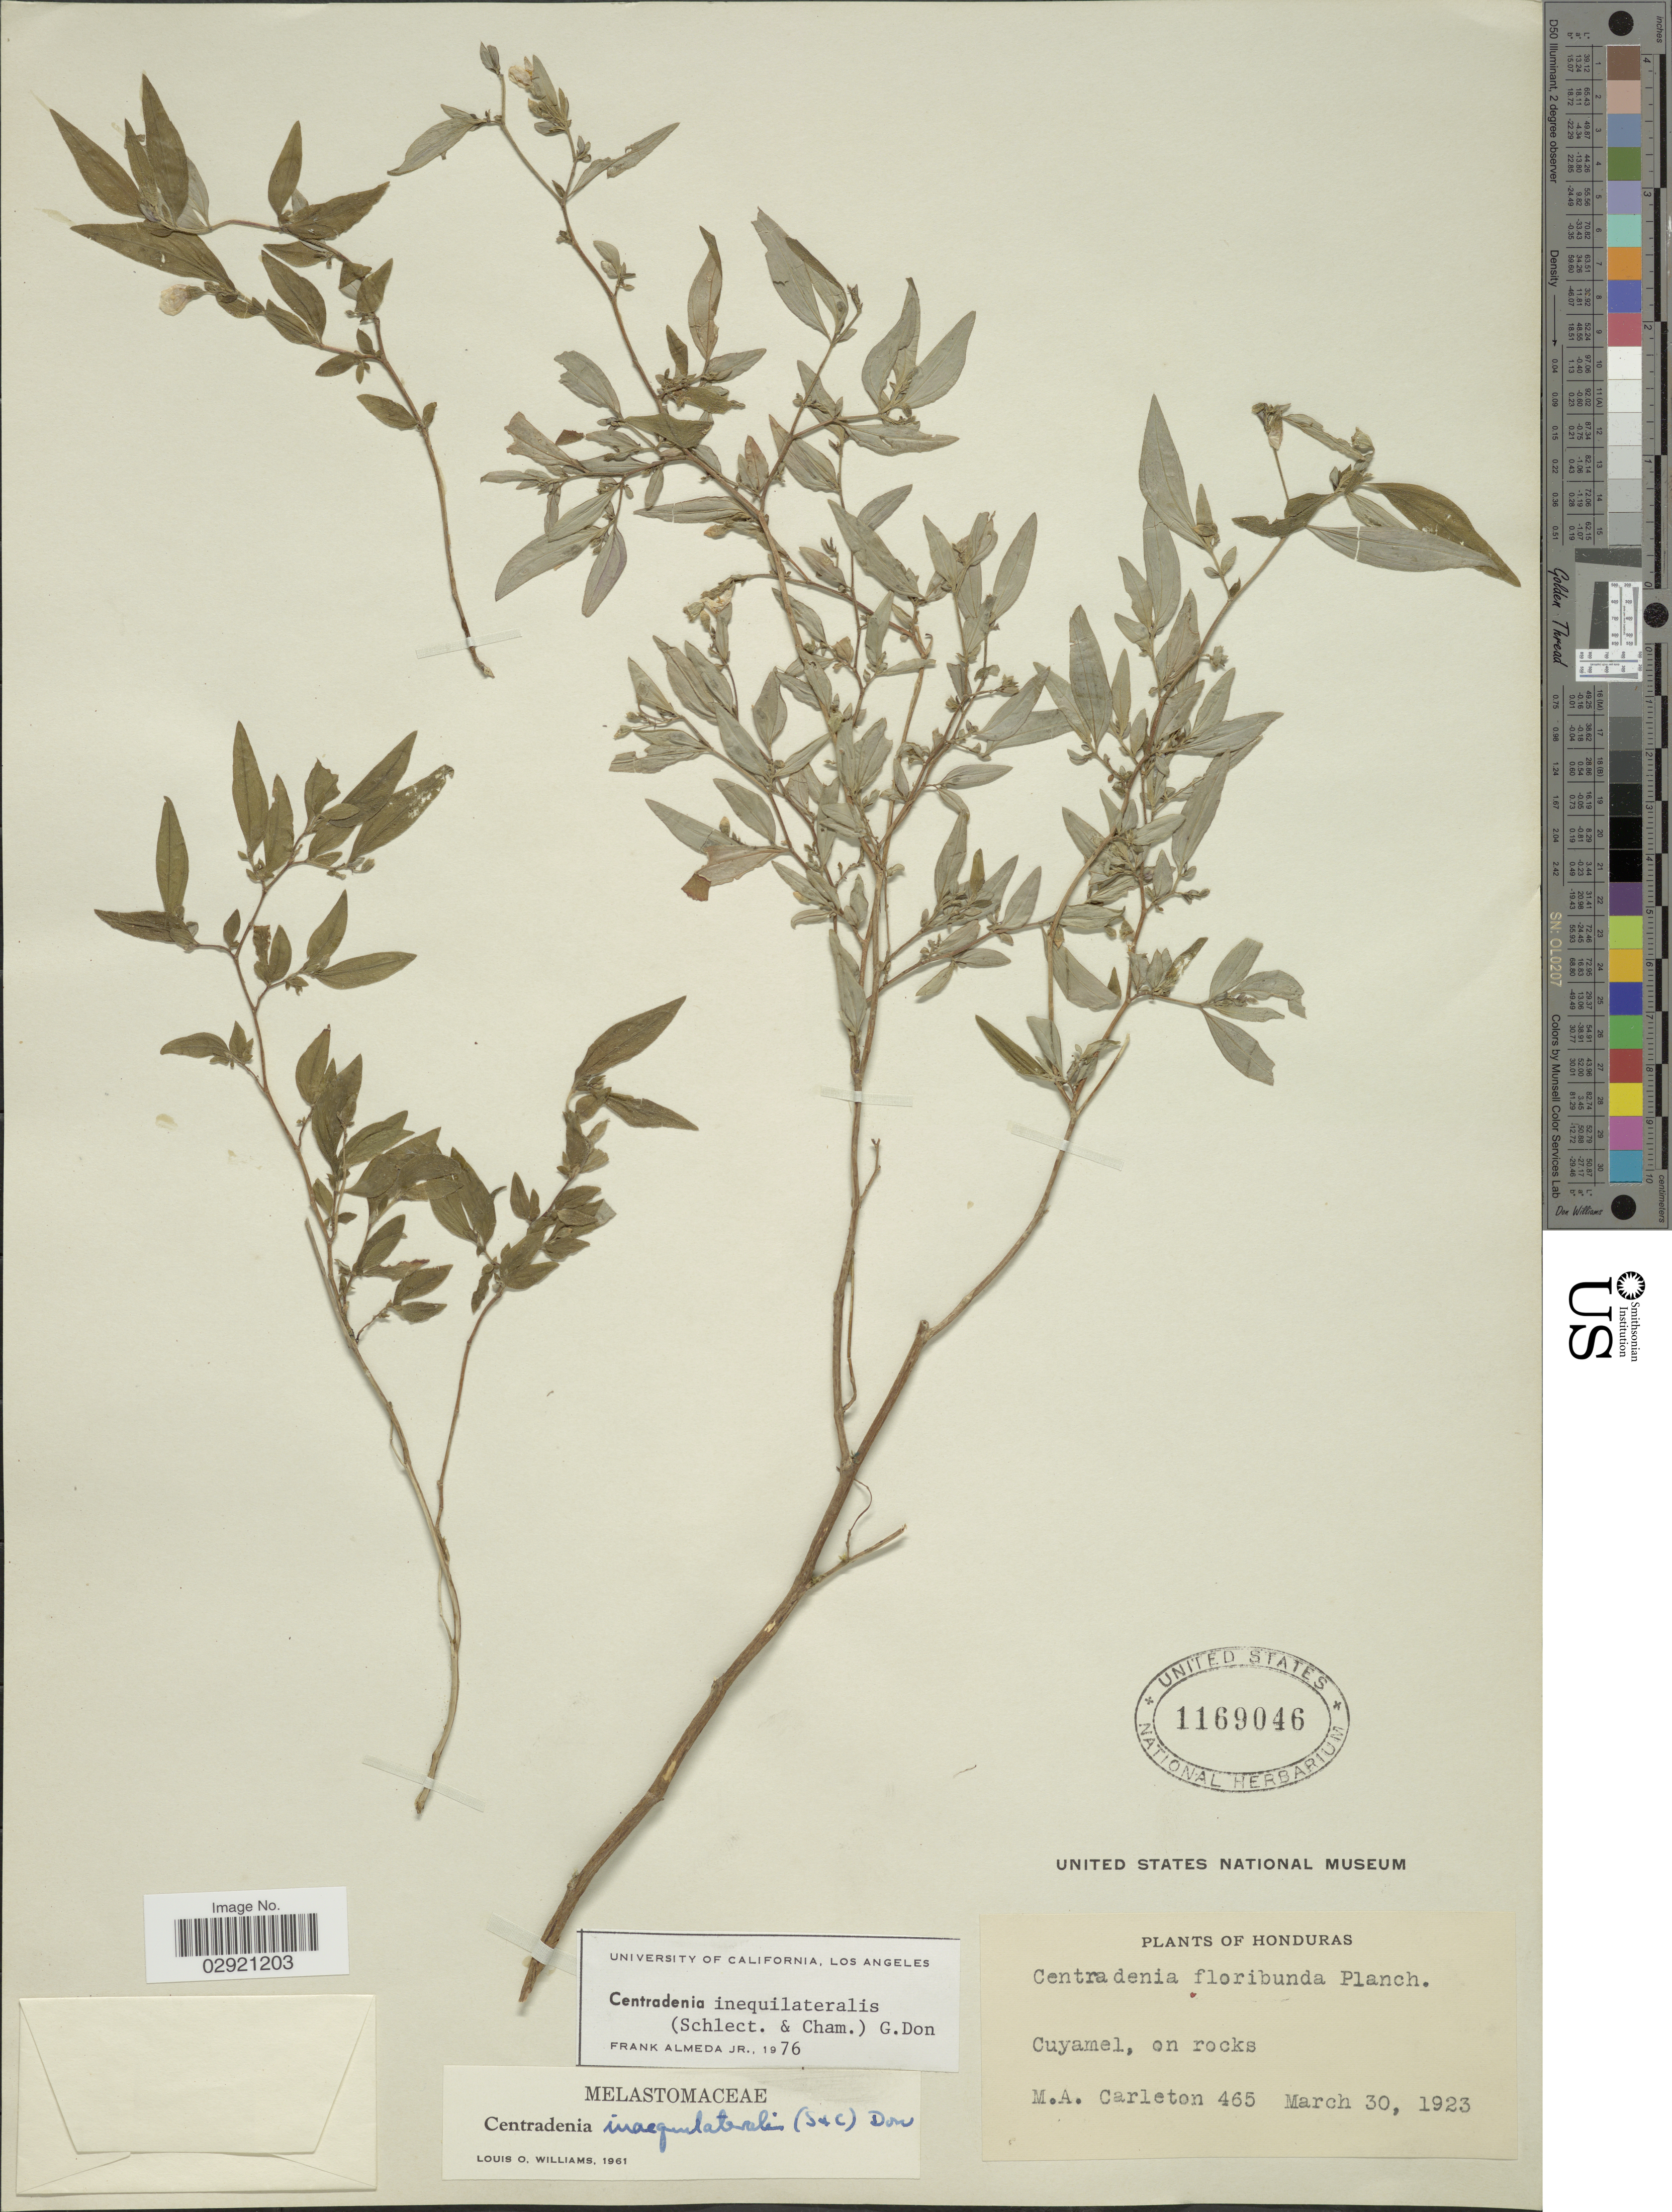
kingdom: Plantae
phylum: Tracheophyta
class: Magnoliopsida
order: Myrtales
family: Melastomataceae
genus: Centradenia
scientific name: Centradenia inaequilateralis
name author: (Gleason) G. Don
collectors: M. A. Carleton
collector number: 465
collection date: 1923-03-30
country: Honduras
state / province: Cortés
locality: Cuyamel.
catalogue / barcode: US 1169046